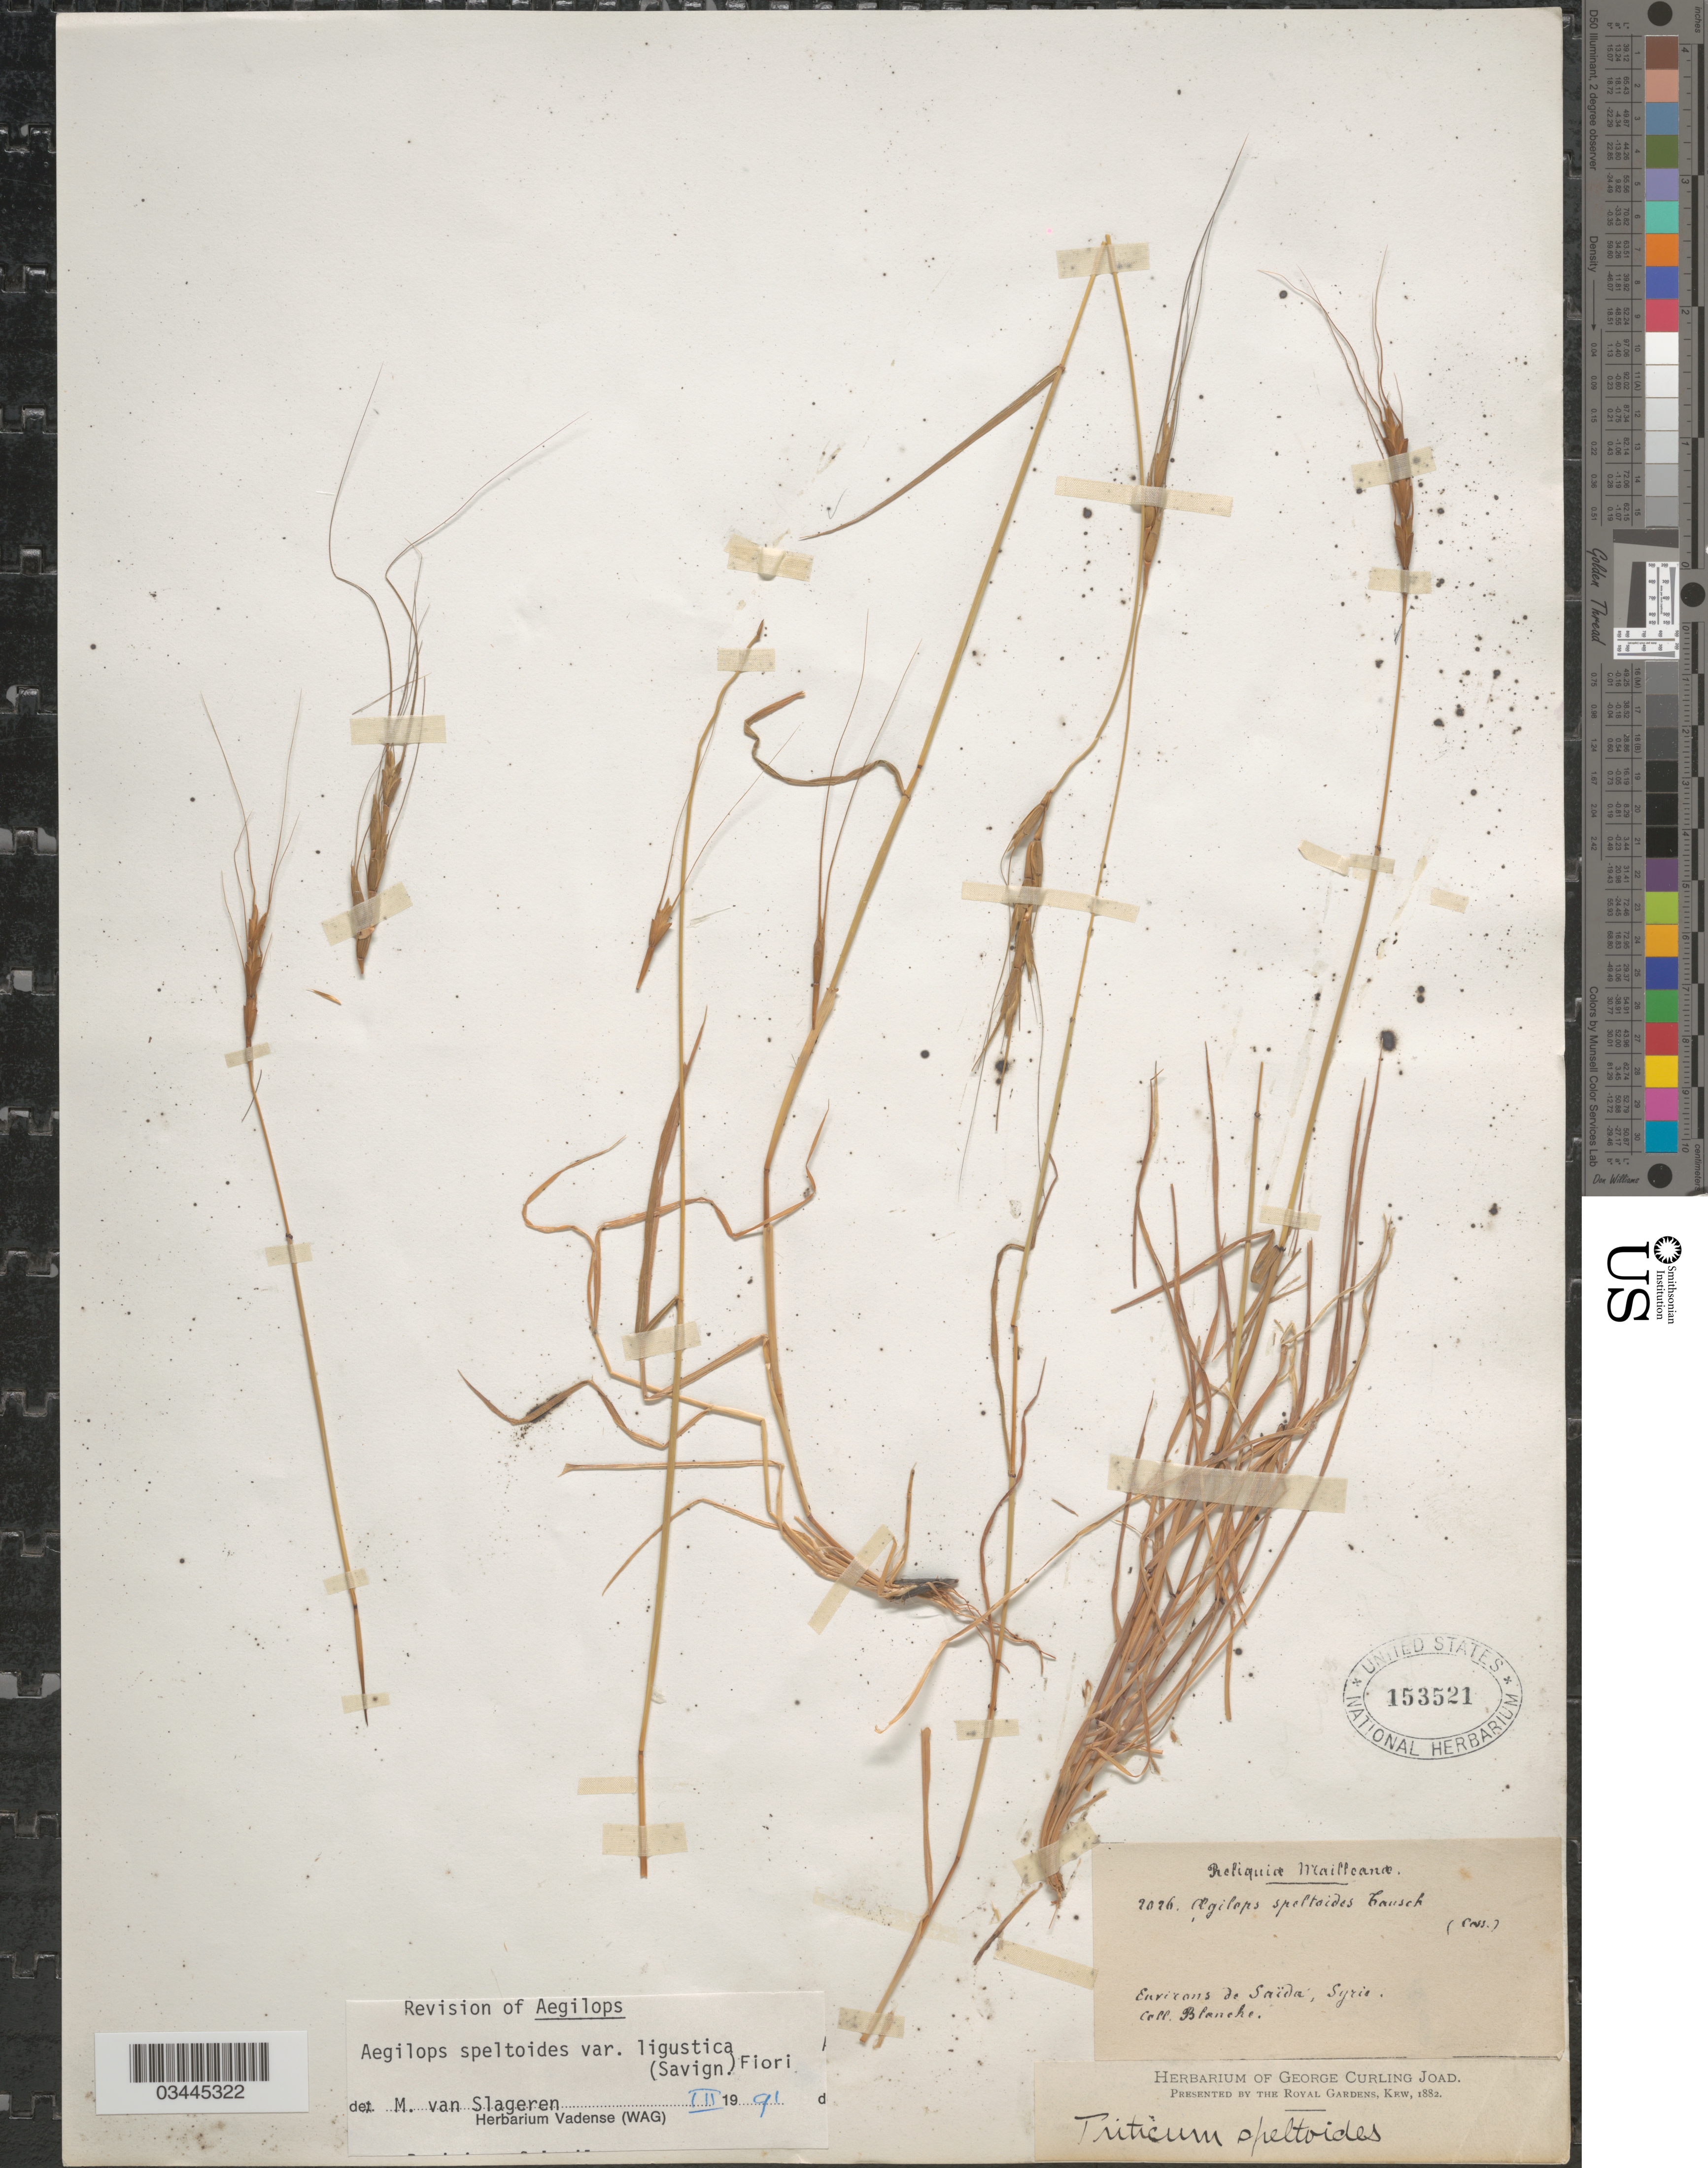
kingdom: Plantae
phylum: Tracheophyta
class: Liliopsida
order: Poales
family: Poaceae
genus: Aegilops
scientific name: Aegilops speltoides var. ligustica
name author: (Savign.) Fiori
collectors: -. Blanche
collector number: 2026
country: Syria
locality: Environs de Saïda, Syrie.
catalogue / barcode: US 153521